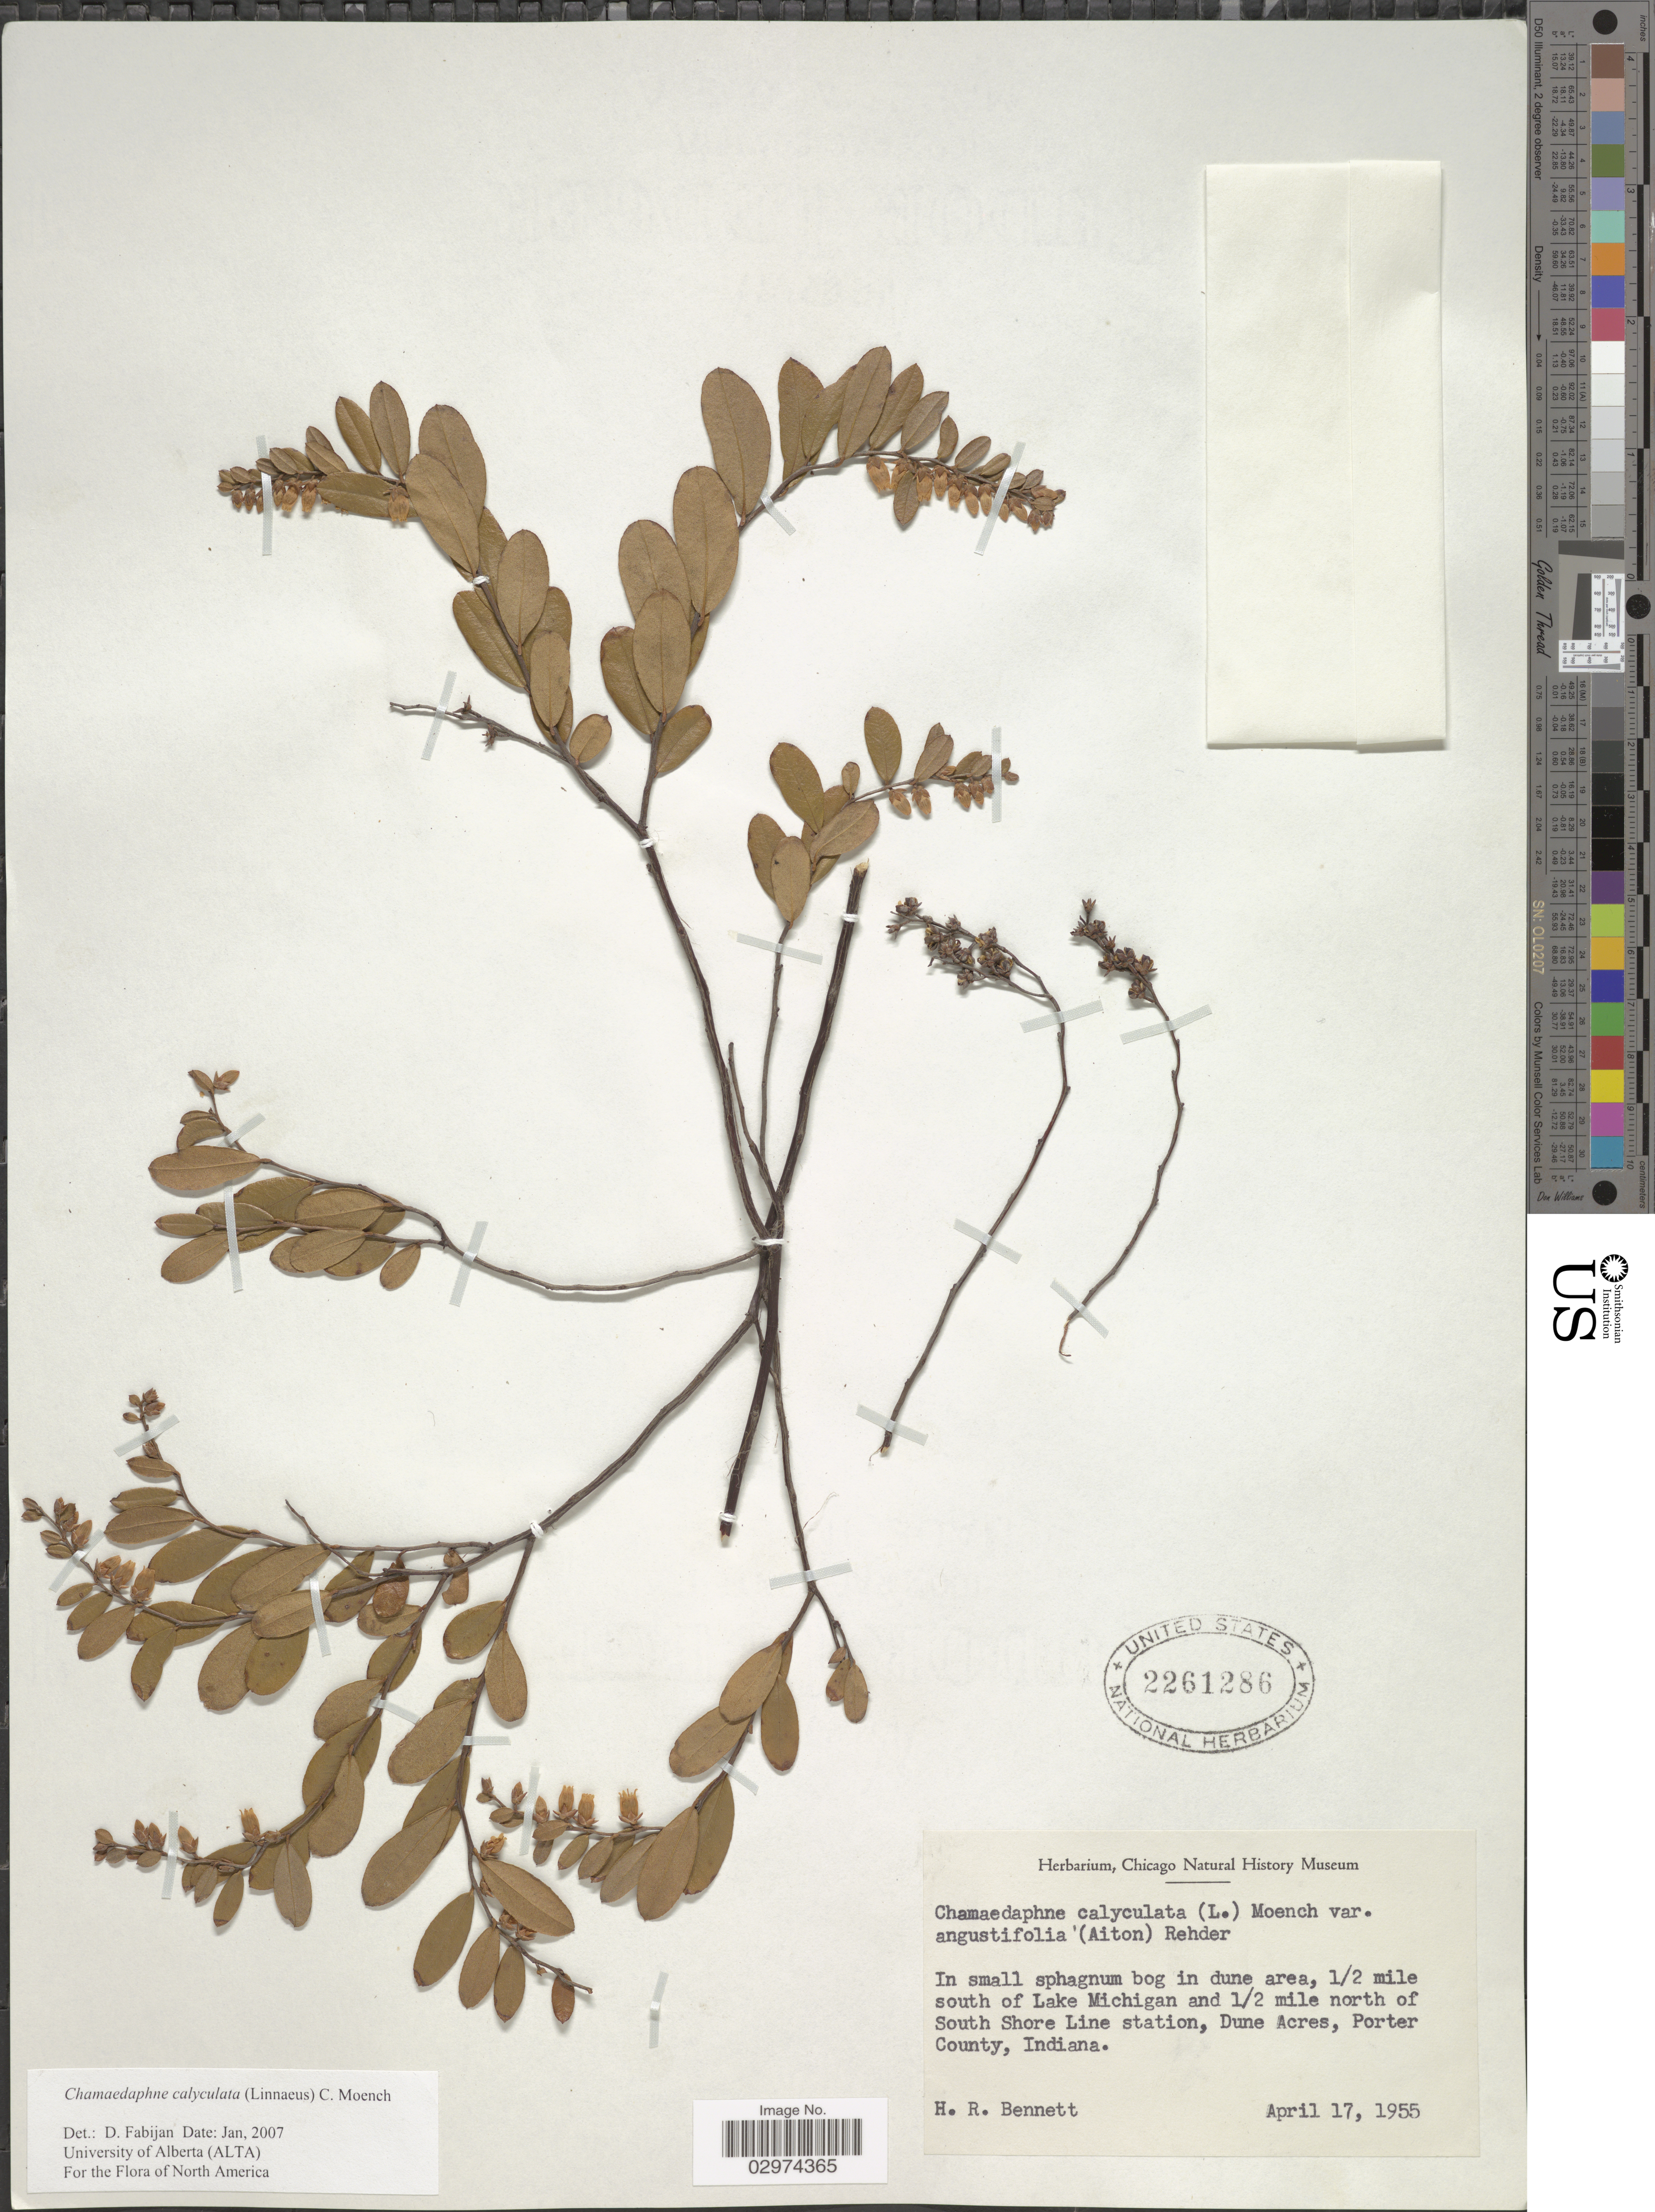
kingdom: Plantae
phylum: Tracheophyta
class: Magnoliopsida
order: Ericales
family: Ericaceae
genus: Chamaedaphne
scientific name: Chamaedaphne calyculata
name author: (L.) Moench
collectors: H. R. Bennett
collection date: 1955-04-17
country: United States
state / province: Indiana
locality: In dune area, ½ miles south of Lake Michigan and ½ mile north of South Shore Line station, Dune Acres, Porter County.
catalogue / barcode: US 2261286